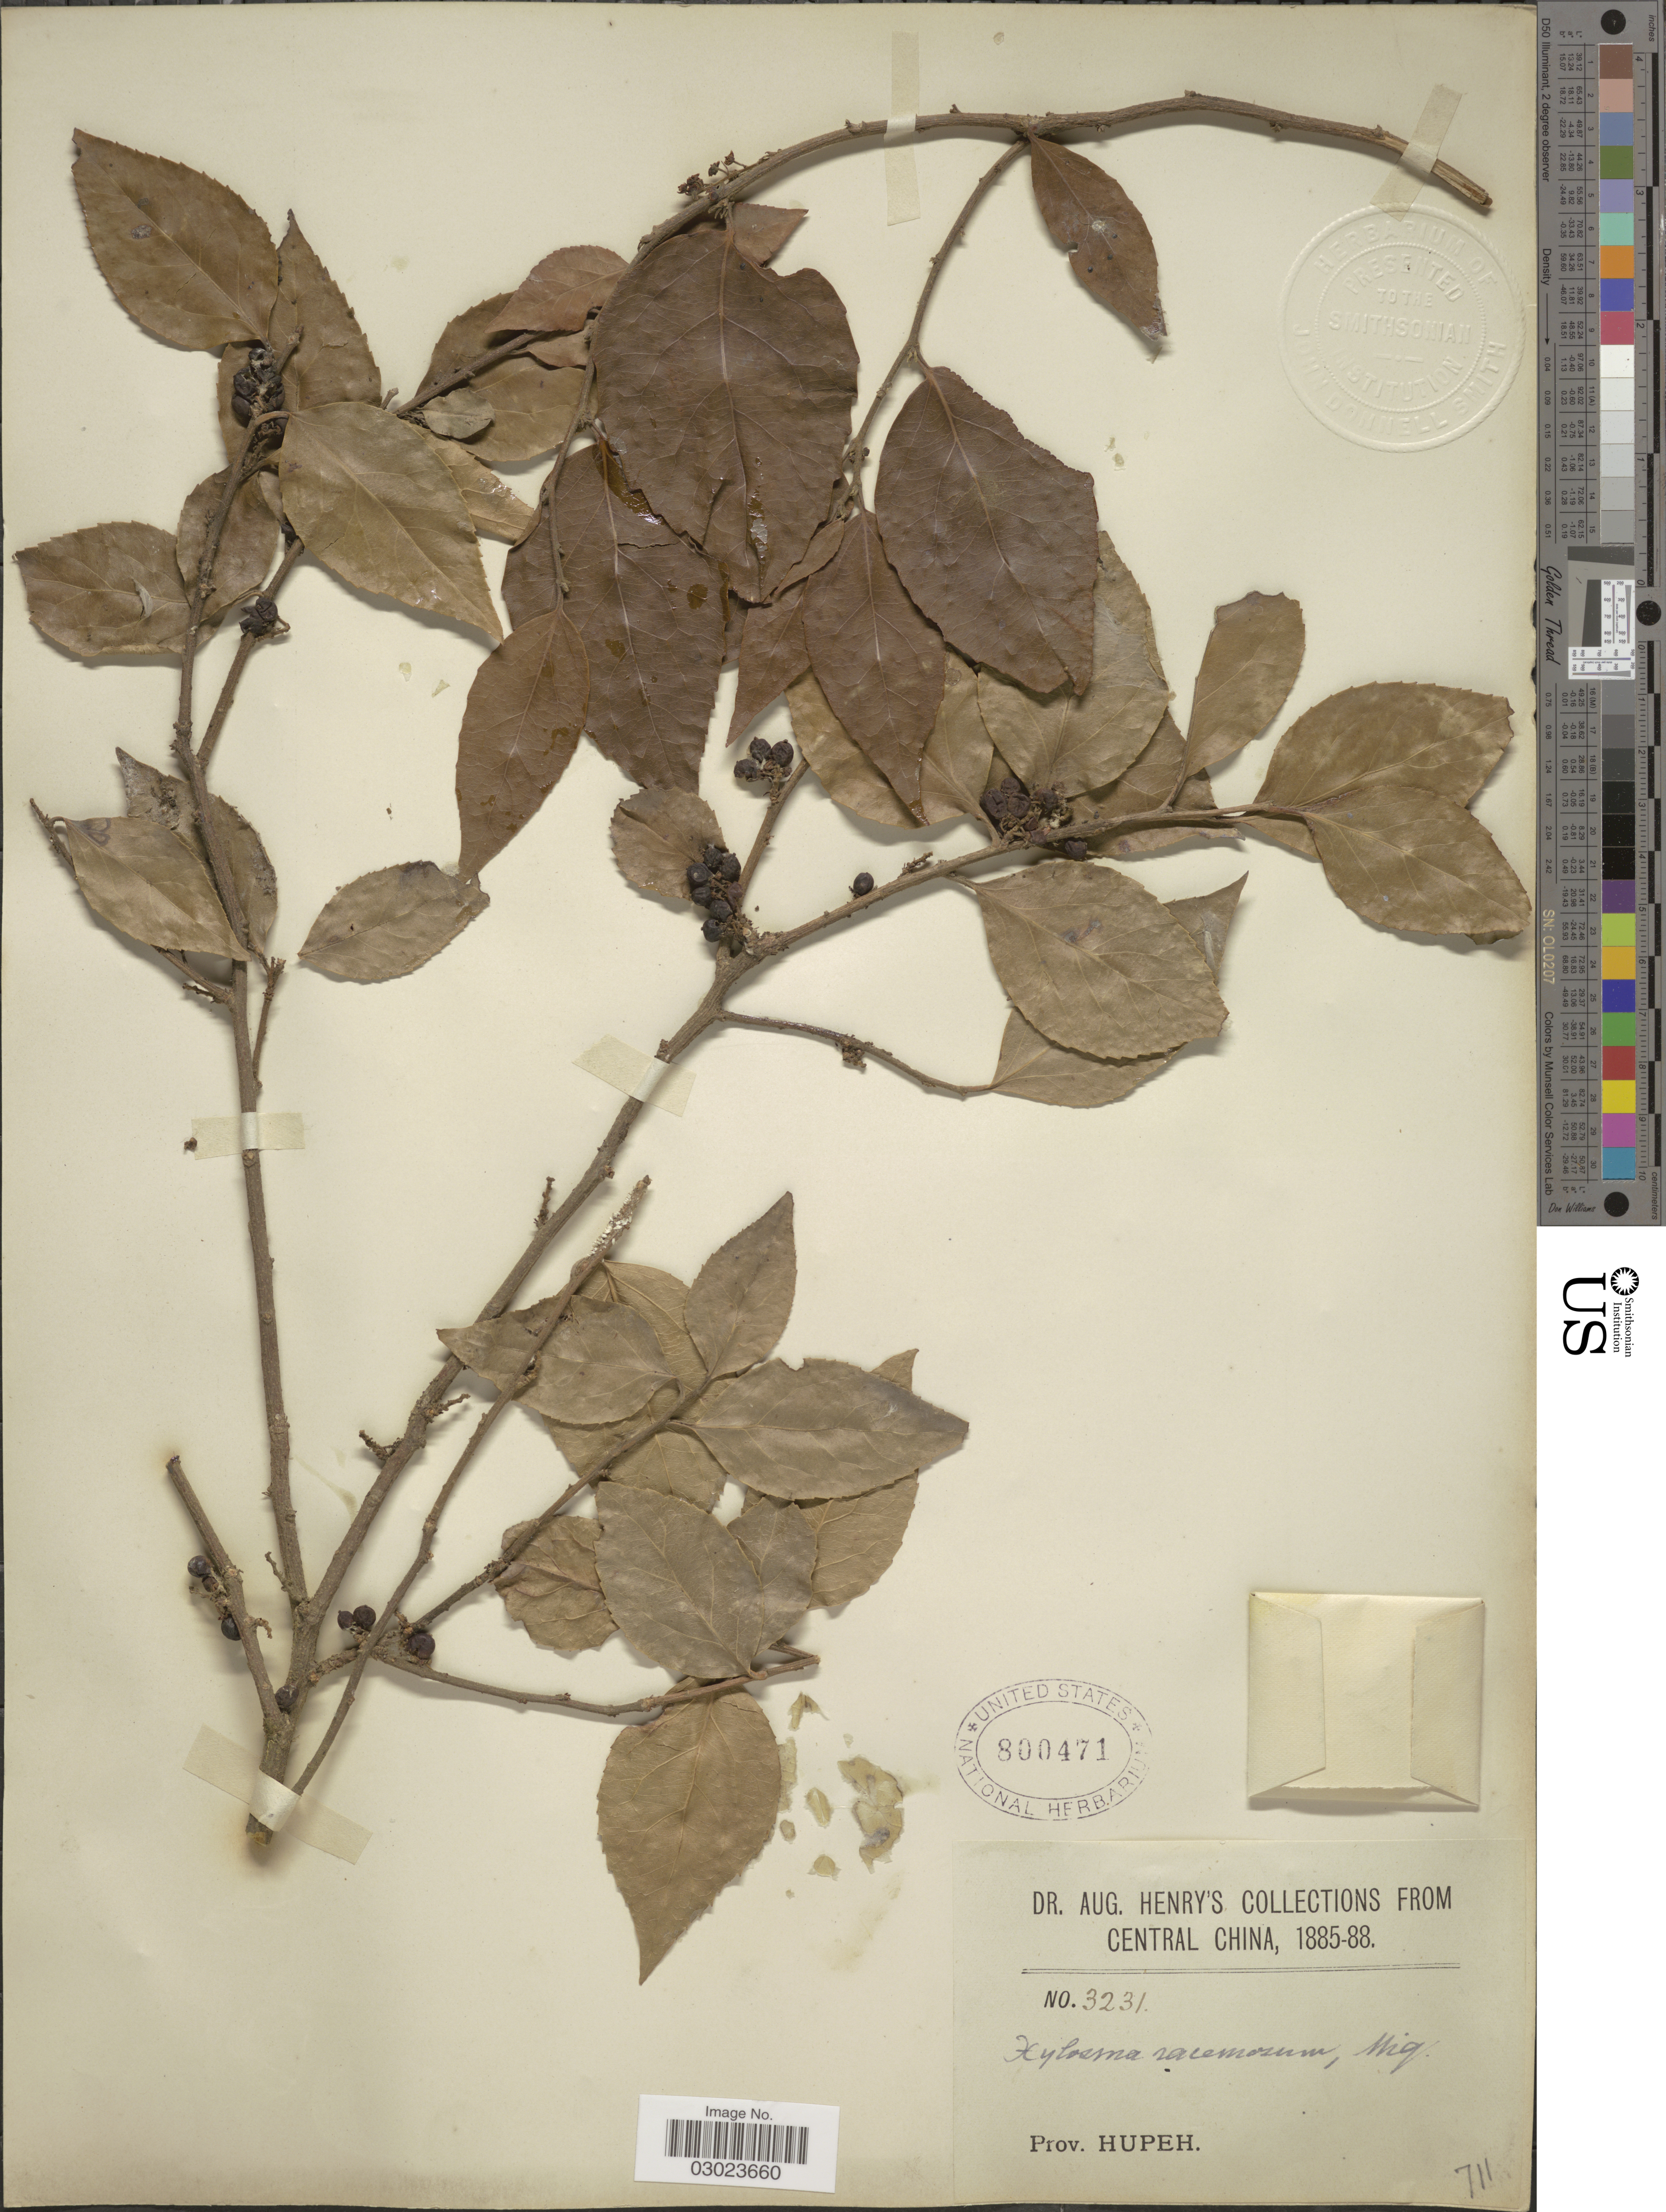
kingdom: Plantae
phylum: Tracheophyta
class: Magnoliopsida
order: Malpighiales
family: Salicaceae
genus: Xylosma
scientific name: Xylosma congesta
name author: (Lour.) Merr.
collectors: A. Henry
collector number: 3231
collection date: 1885/1888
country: China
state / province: Hubei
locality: Central China, Prov. Hupeh.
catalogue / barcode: US 800471